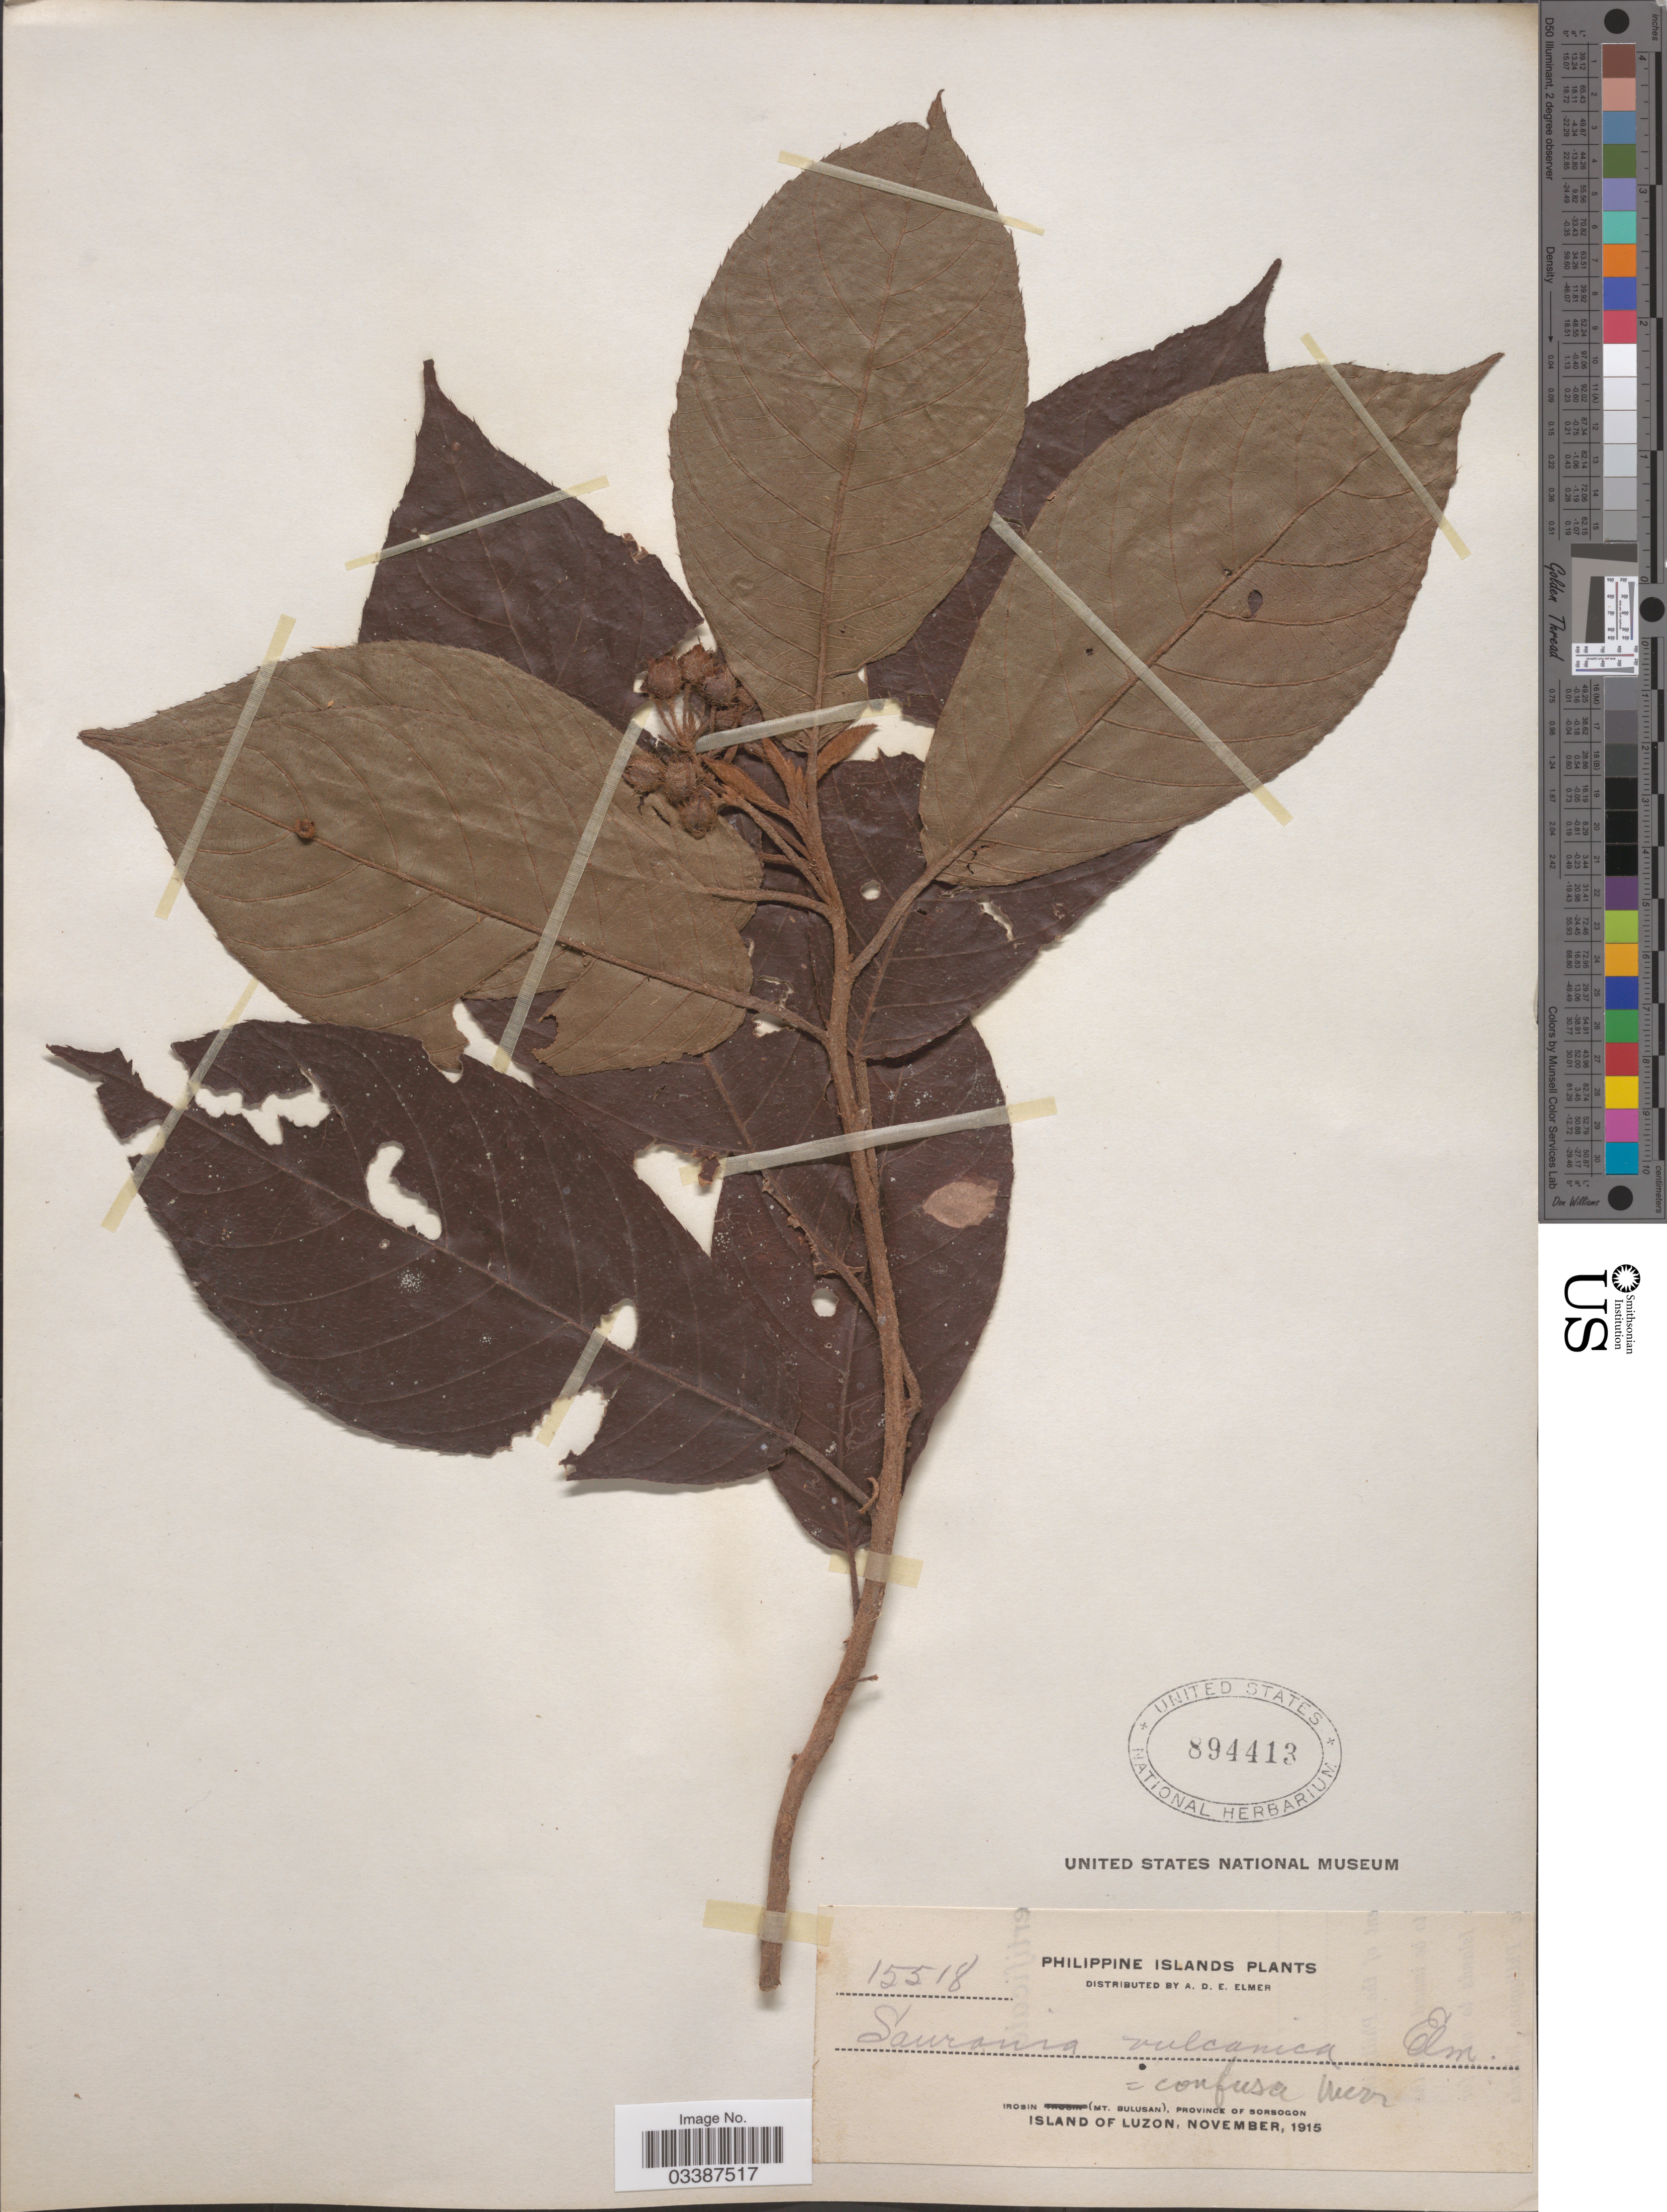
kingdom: Plantae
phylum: Tracheophyta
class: Magnoliopsida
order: Ericales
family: Actinidiaceae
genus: Saurauia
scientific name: Saurauia confusa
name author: Merr.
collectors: A. D. E. Elmer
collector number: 15518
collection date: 1915-11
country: Philippines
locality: Philippine Islands, Irosin (Mt. Bulusan), Province of Sorsogon, Island of Luzon.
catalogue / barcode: US 894413